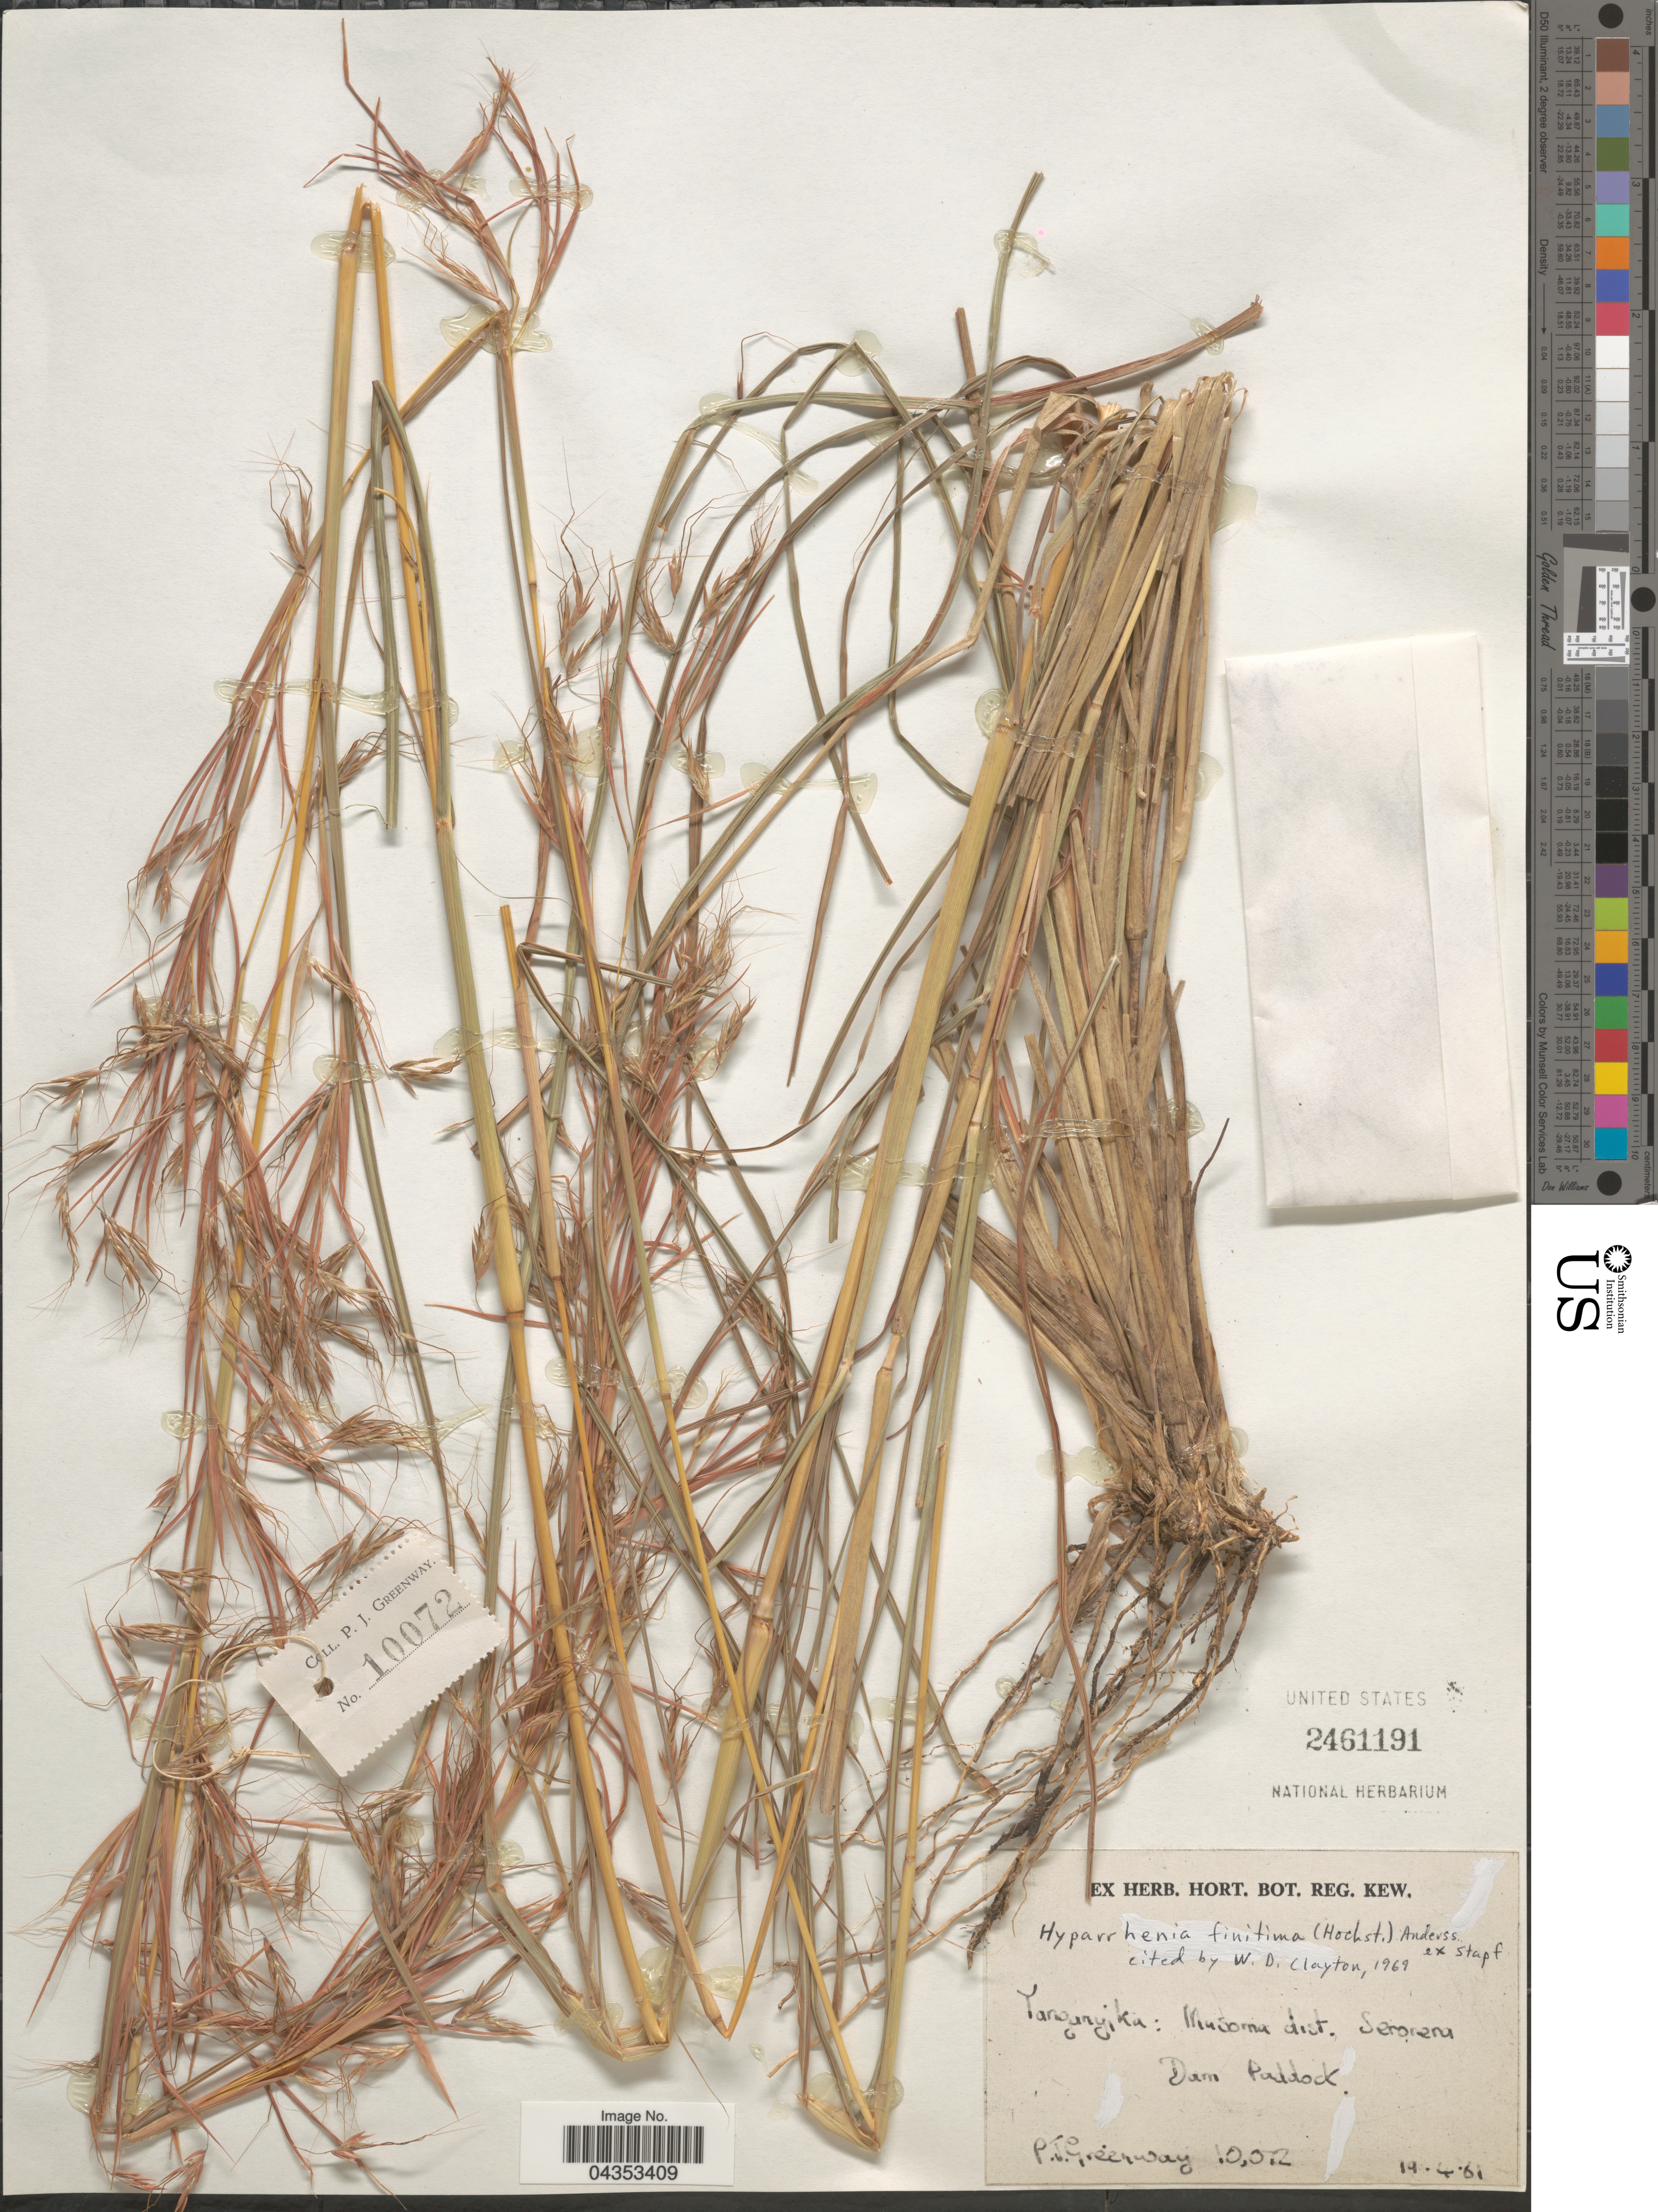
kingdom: Plantae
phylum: Tracheophyta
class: Liliopsida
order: Poales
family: Poaceae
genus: Hyparrhenia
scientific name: Hyparrhenia finitima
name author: (Hochst. ex A. Rich.) Stapf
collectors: P. J. Greenway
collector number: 10072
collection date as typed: Transcribed d/m/y: 19/4/61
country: Tanzania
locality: Tanganyika: Musoma dist. Serorena Dam Paddock.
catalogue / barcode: US 2461191